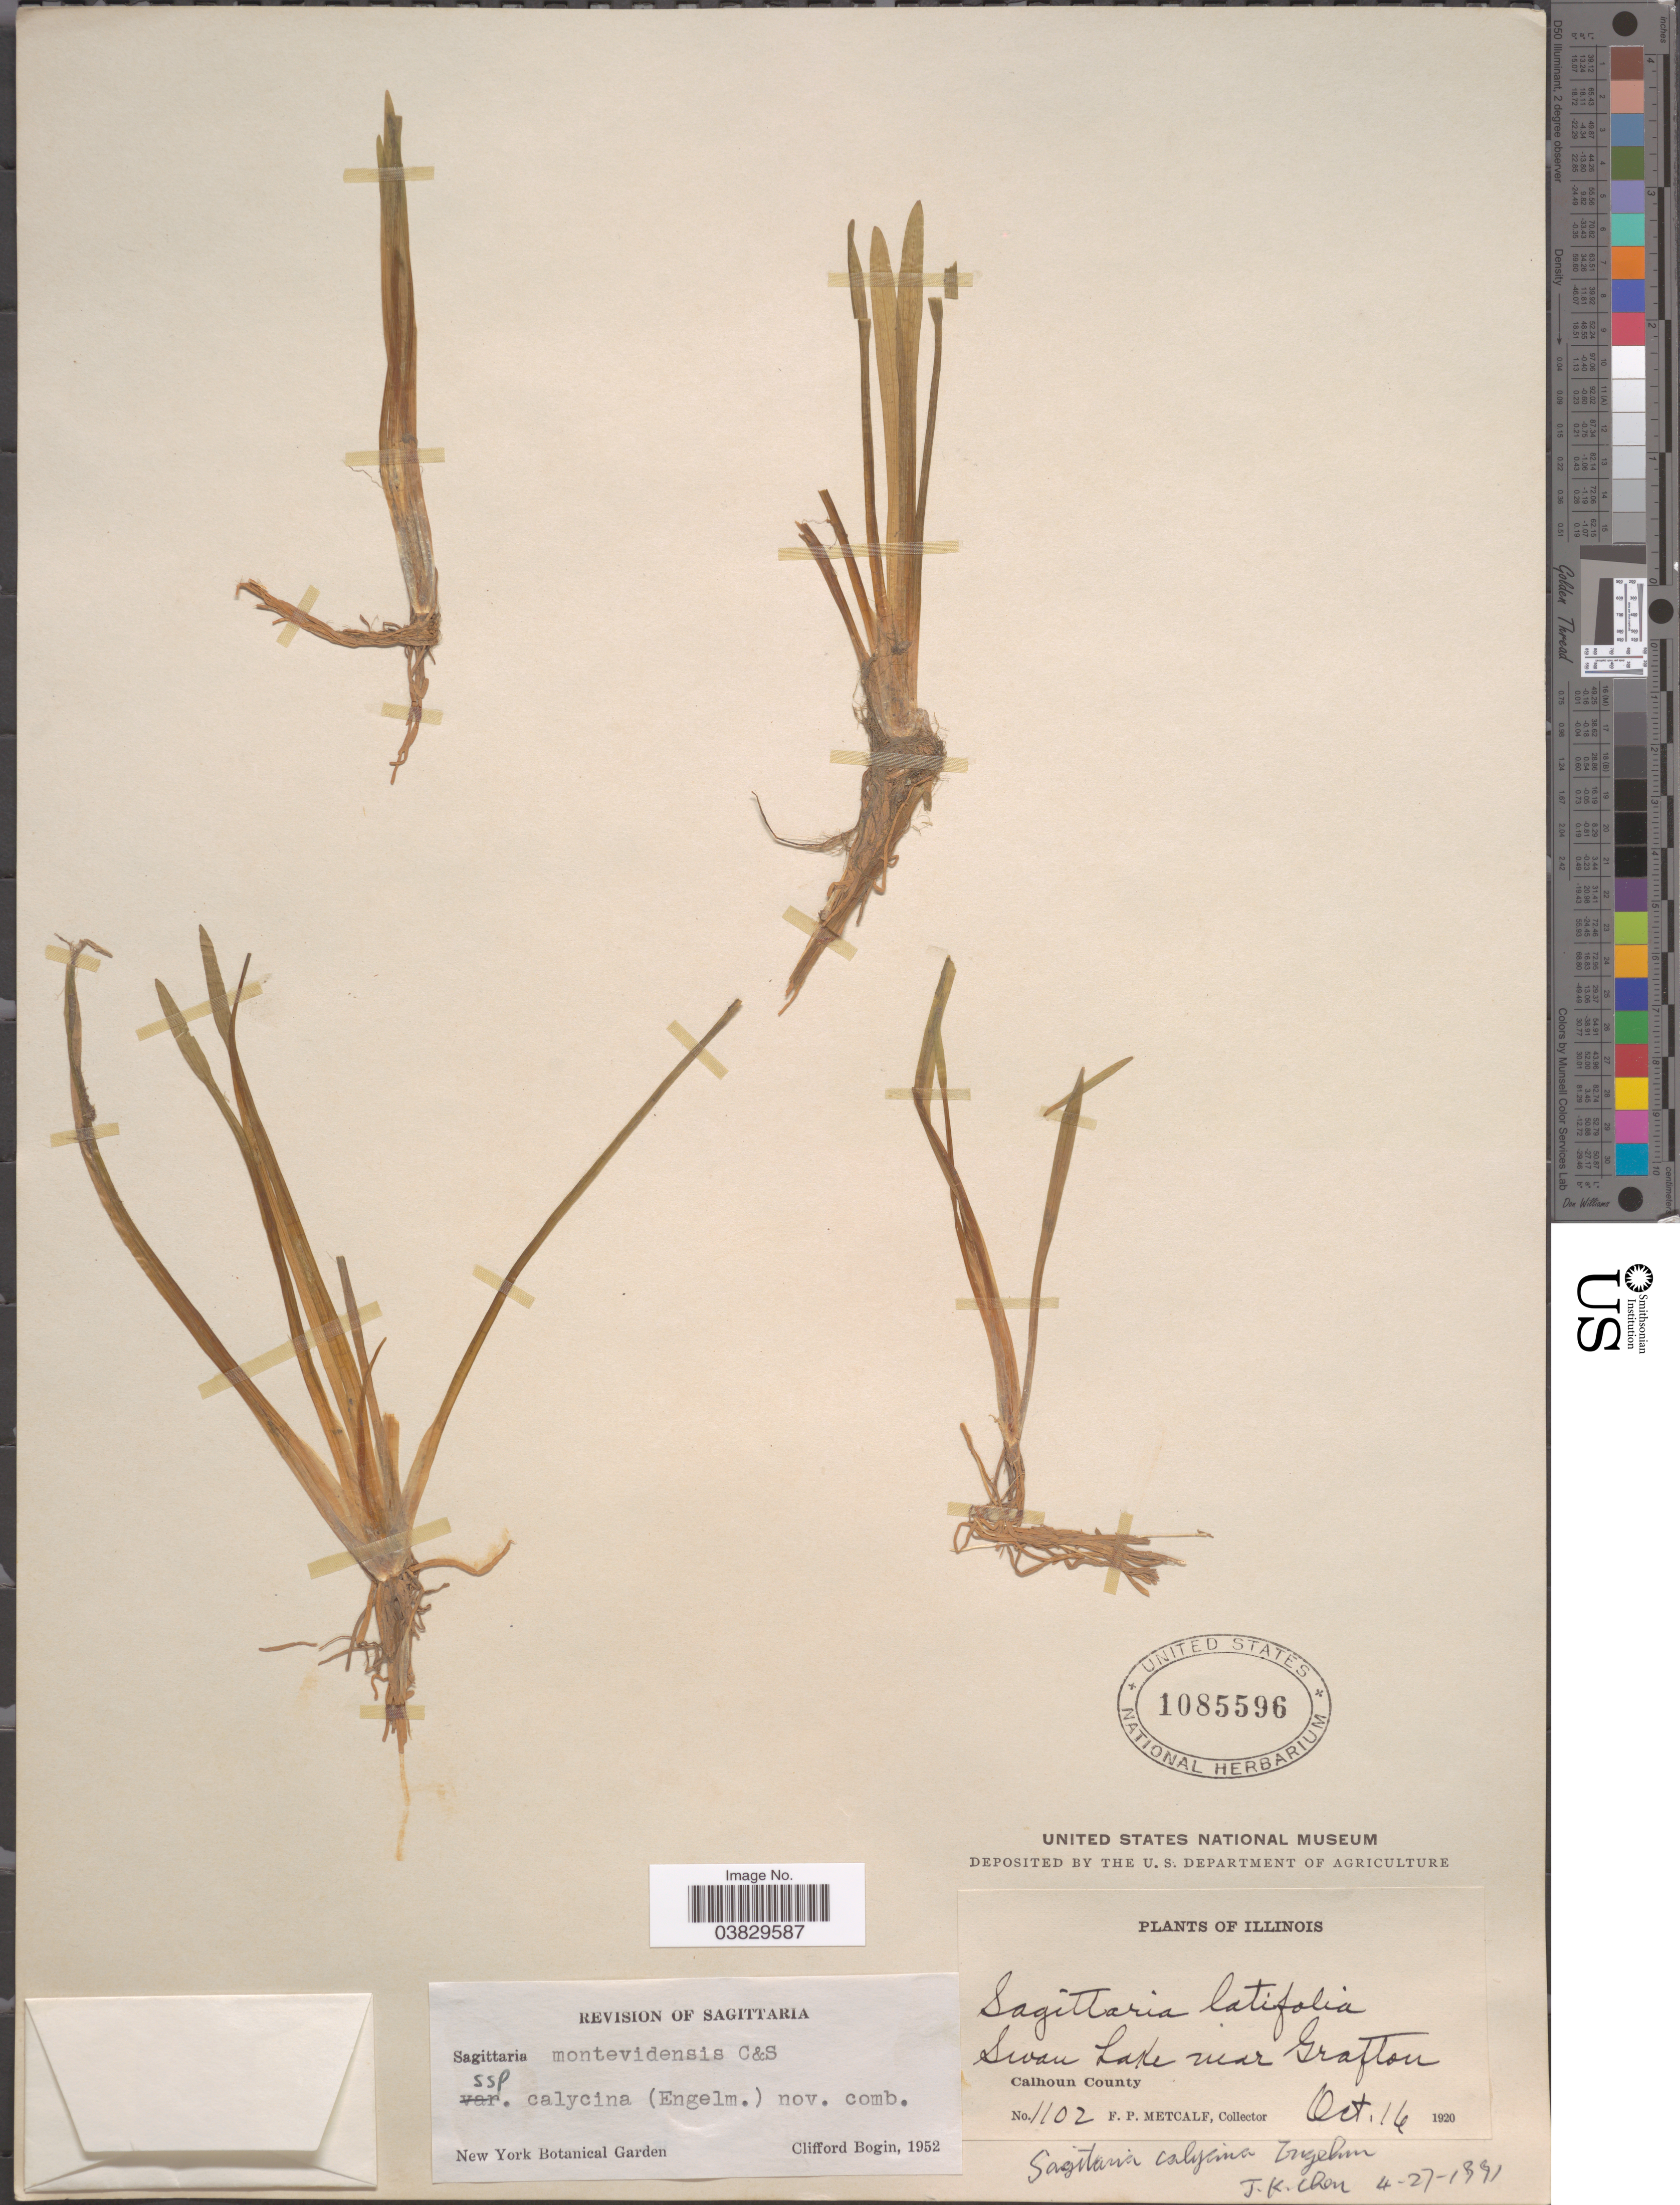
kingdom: Plantae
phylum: Tracheophyta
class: Liliopsida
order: Alismatales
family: Alismataceae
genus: Sagittaria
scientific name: Sagittaria calycina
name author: Engelm.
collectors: F. Metcalf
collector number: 1102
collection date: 1920-10-16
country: United States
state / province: Illinois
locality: Swan Lake near Grafton. Calhoun County.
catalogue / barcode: US 1085596